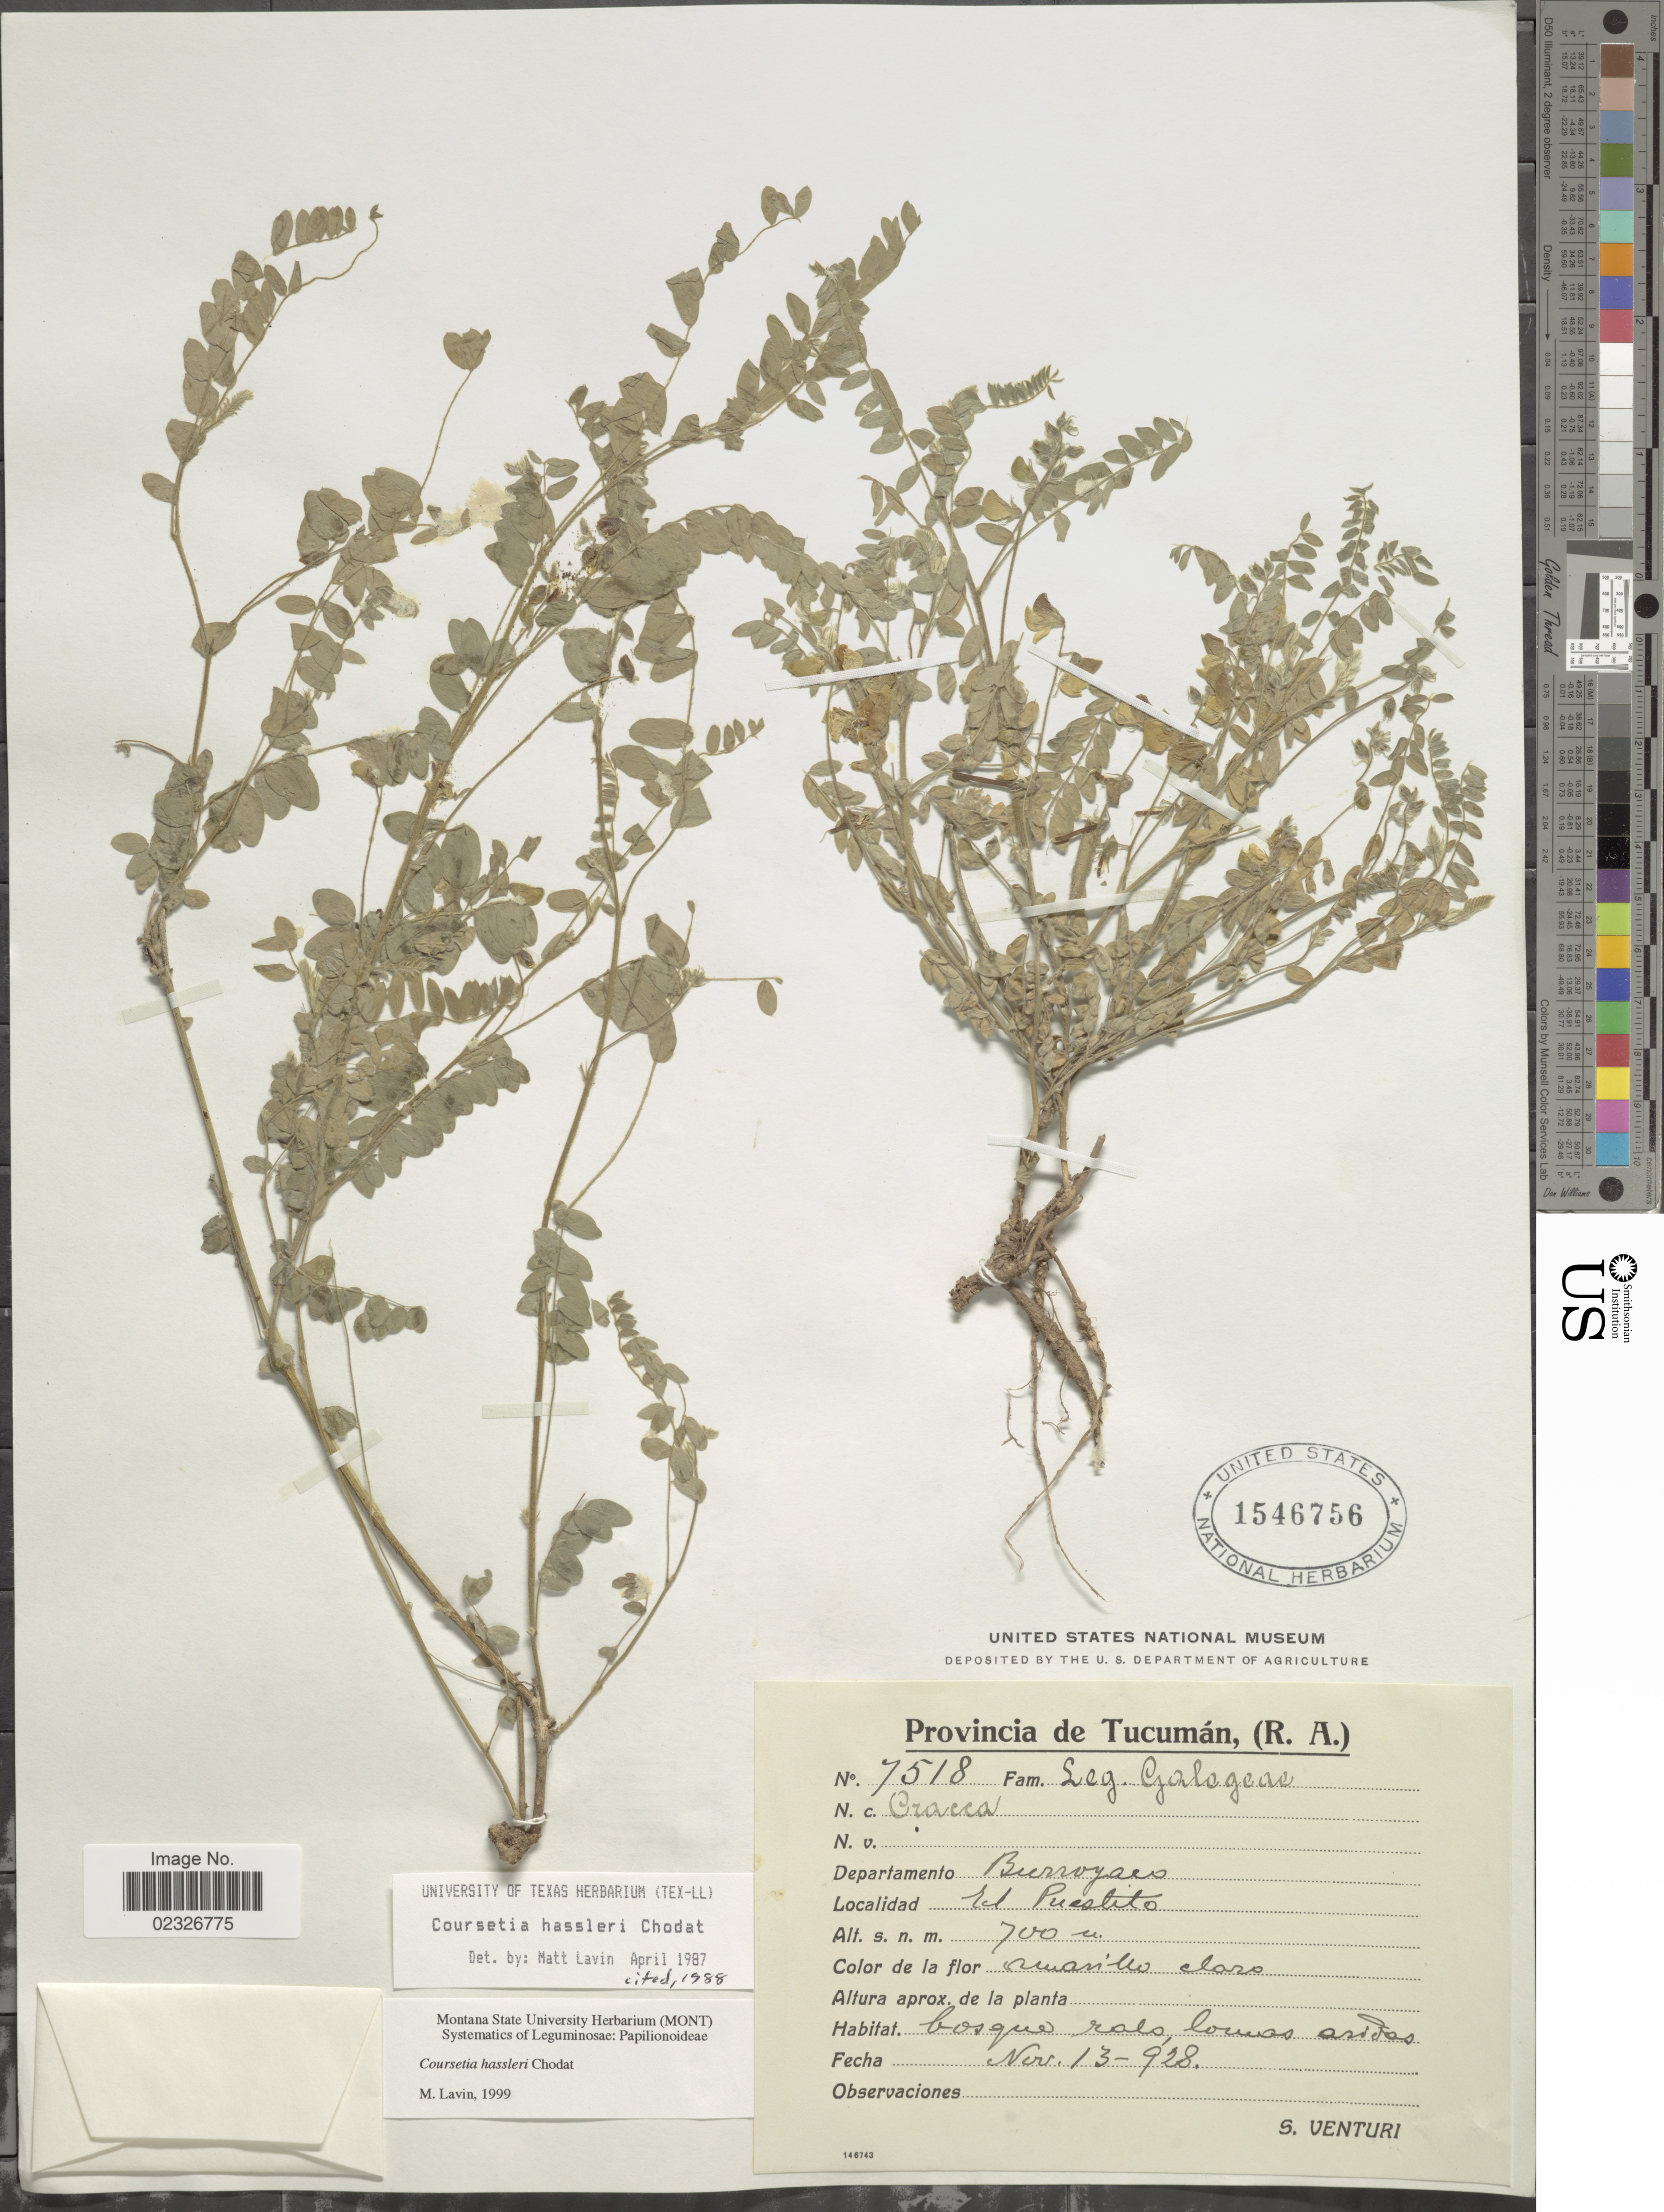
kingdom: Plantae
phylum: Tracheophyta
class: Magnoliopsida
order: Fabales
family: Fabaceae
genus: Coursetia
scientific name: Coursetia hassleri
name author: Chodat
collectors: S. Venturi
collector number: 7518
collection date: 1928-11-13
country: Argentina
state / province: Tucuman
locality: Provincia de Tucumán, (R.A.). Departamento Burroyaeo. El Puestito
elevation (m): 700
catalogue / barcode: US 1546756